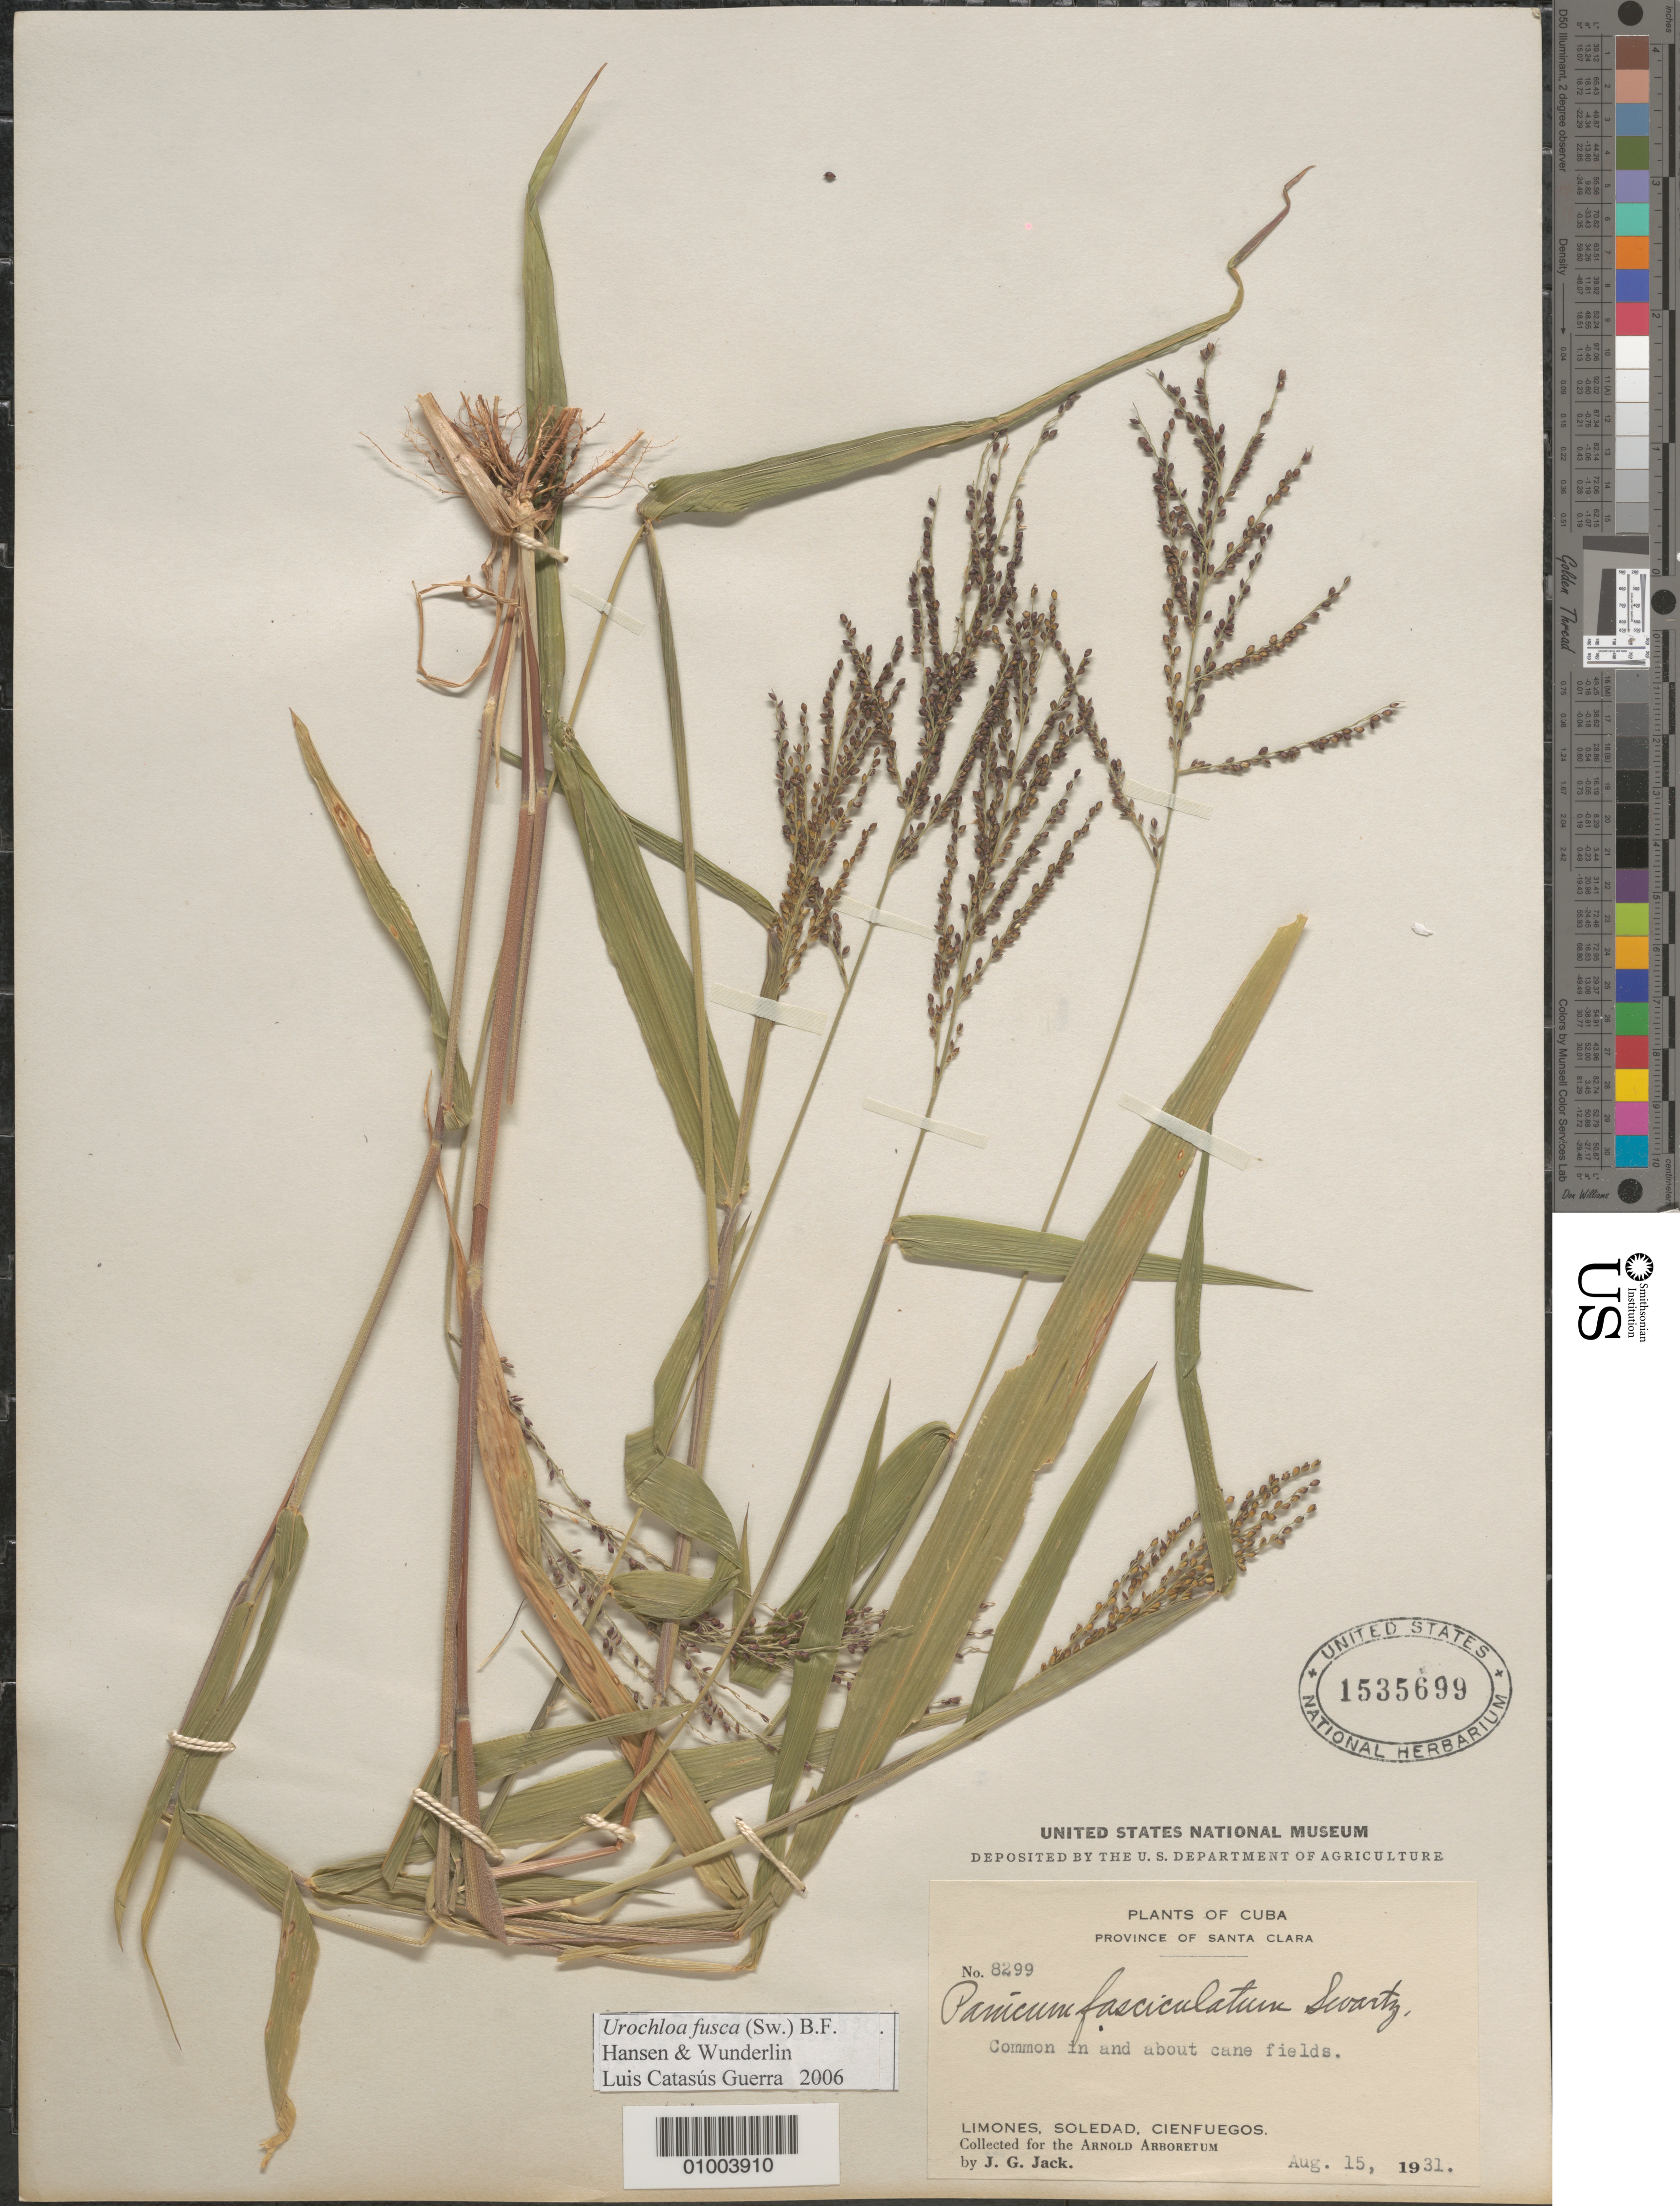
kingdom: Plantae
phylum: Tracheophyta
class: Liliopsida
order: Poales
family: Poaceae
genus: Urochloa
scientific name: Urochloa fusca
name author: (Sw.) B.F. Hansen & Wunderlin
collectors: J. G. Jack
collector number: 8299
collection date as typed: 15 Aug 1931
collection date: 1931-08-15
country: Cuba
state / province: Cienfuegos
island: Cuba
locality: Common in and about cane fields Limones , Soledad, Cienfuegos Province of Santa Clara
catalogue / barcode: US 1535699